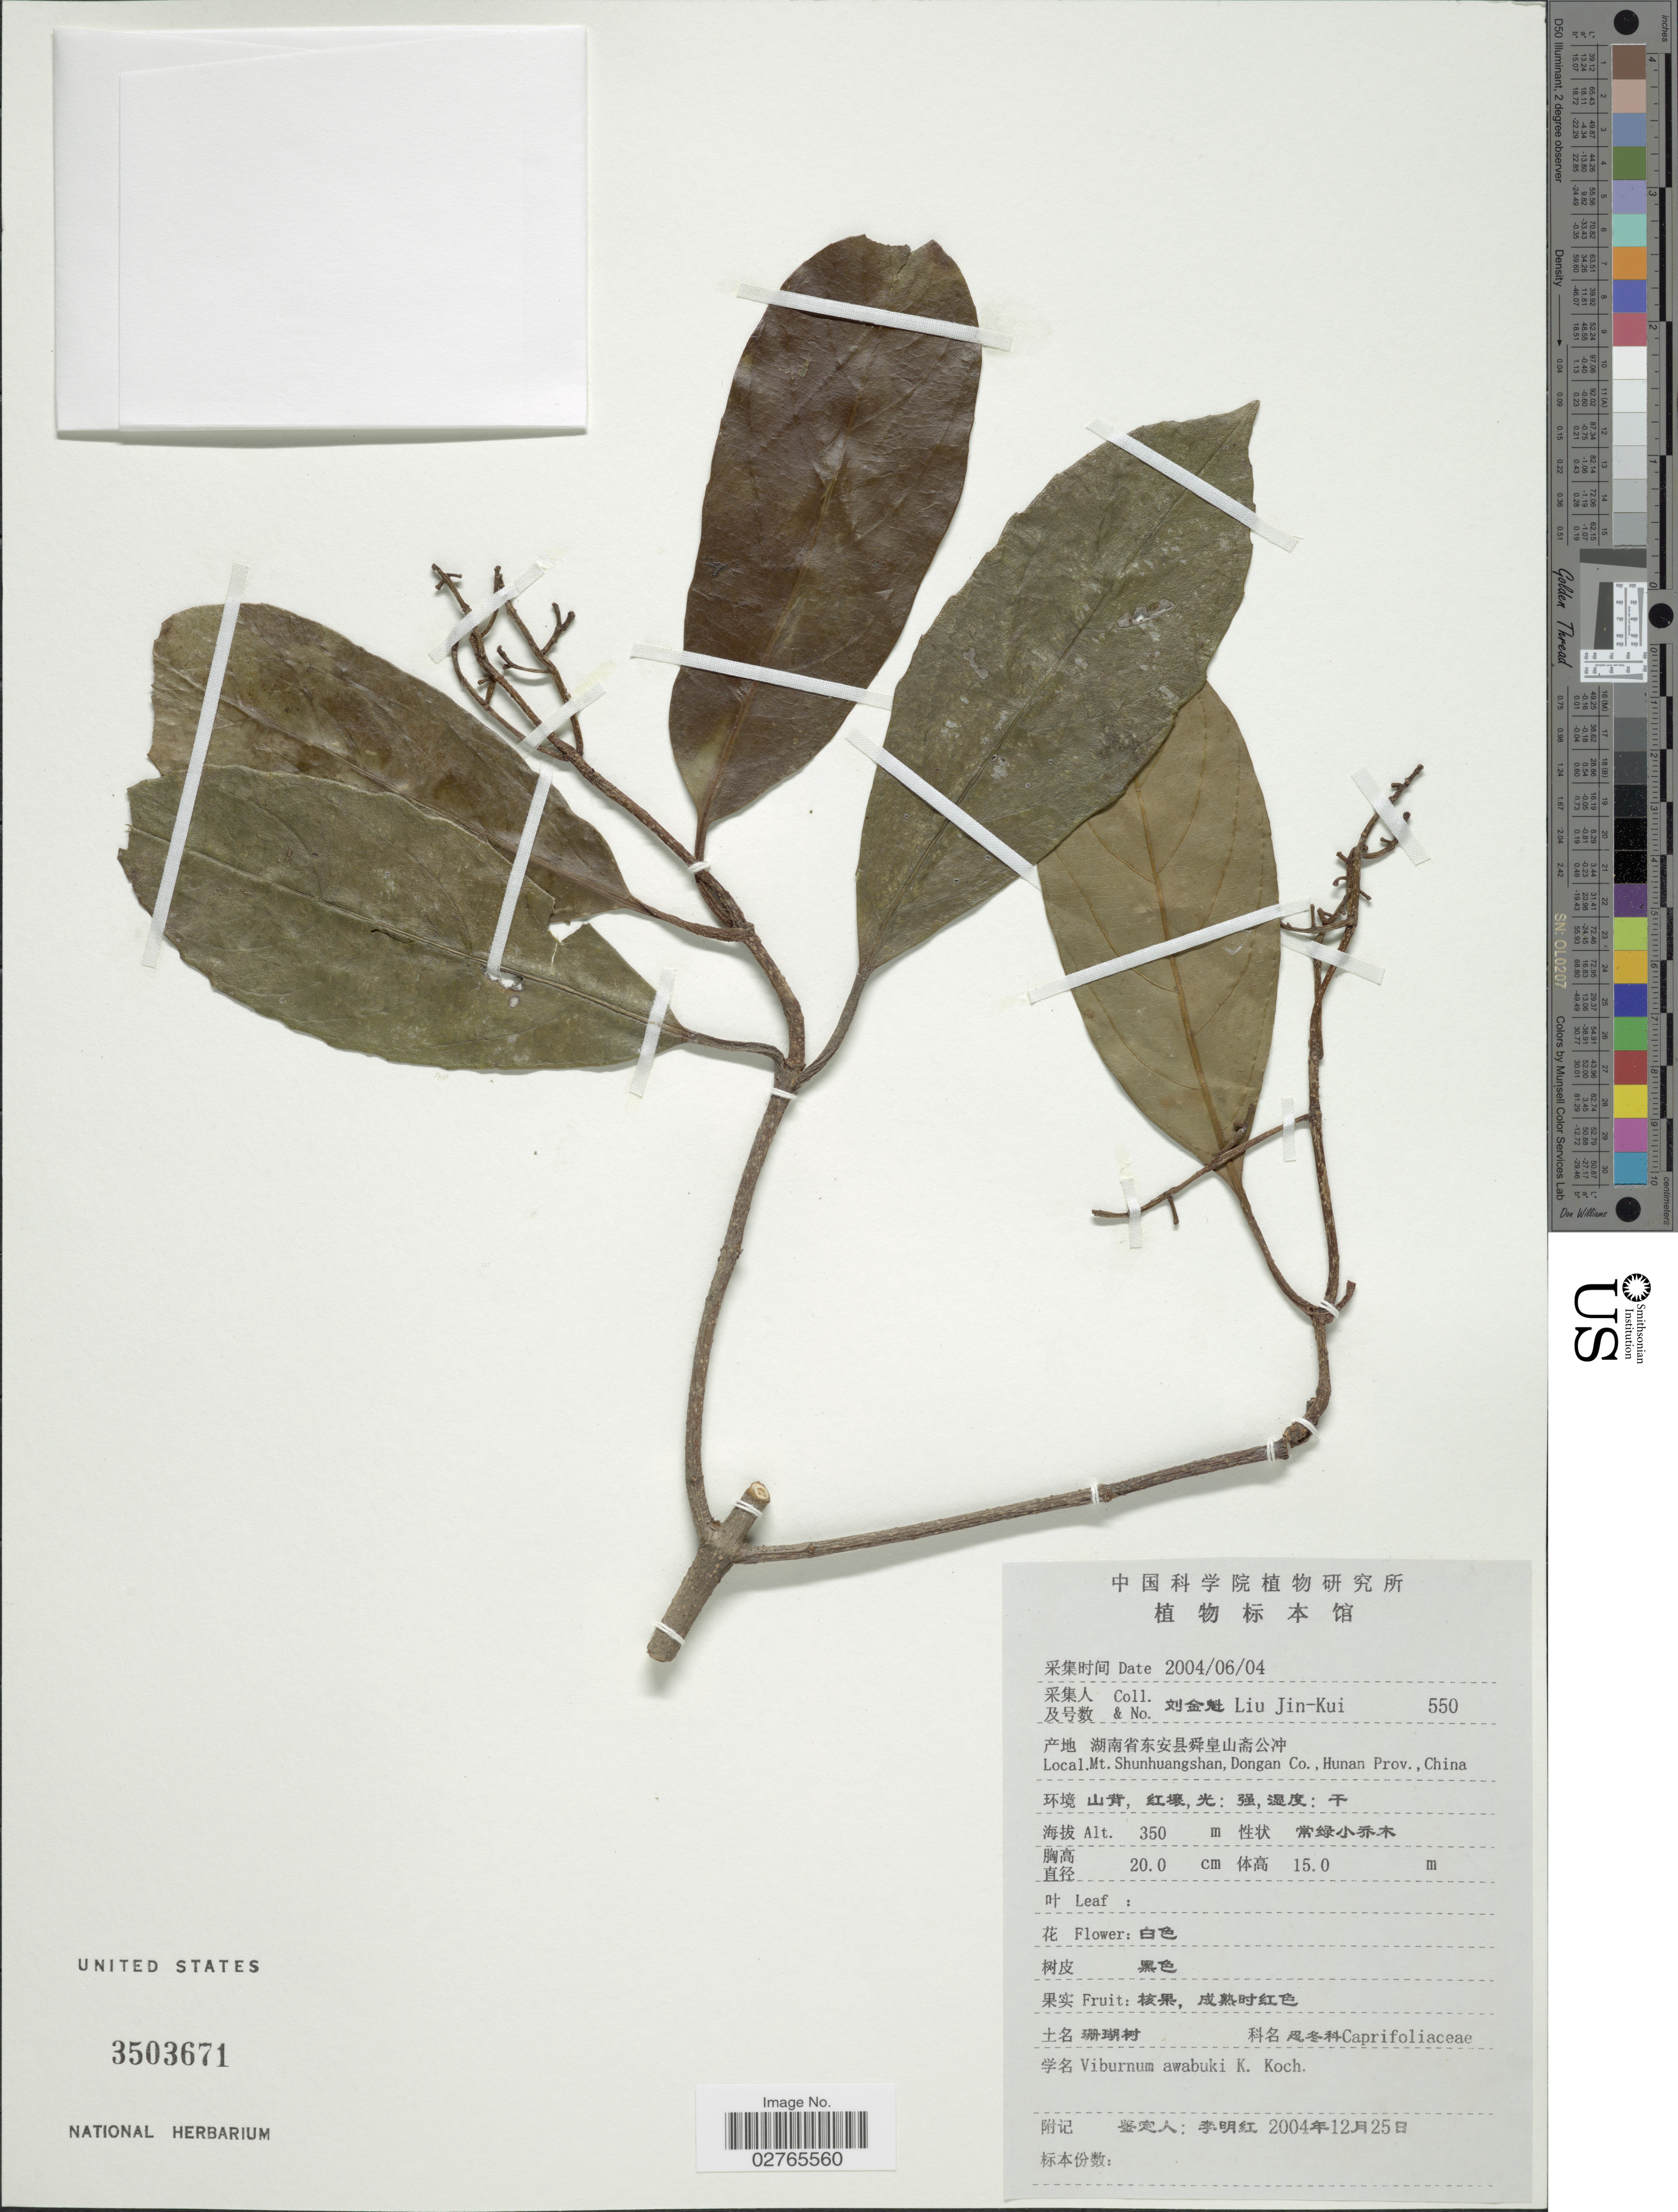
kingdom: Plantae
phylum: Tracheophyta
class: Magnoliopsida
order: Dipsacales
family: Viburnaceae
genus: Viburnum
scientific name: Viburnum awabuki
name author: K. Koch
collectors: Liu Jin-Kui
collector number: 550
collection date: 2004-06-04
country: China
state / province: Hunan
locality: Mt. Shunhuangshan, Dongan Co.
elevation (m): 350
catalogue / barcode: US 3503671